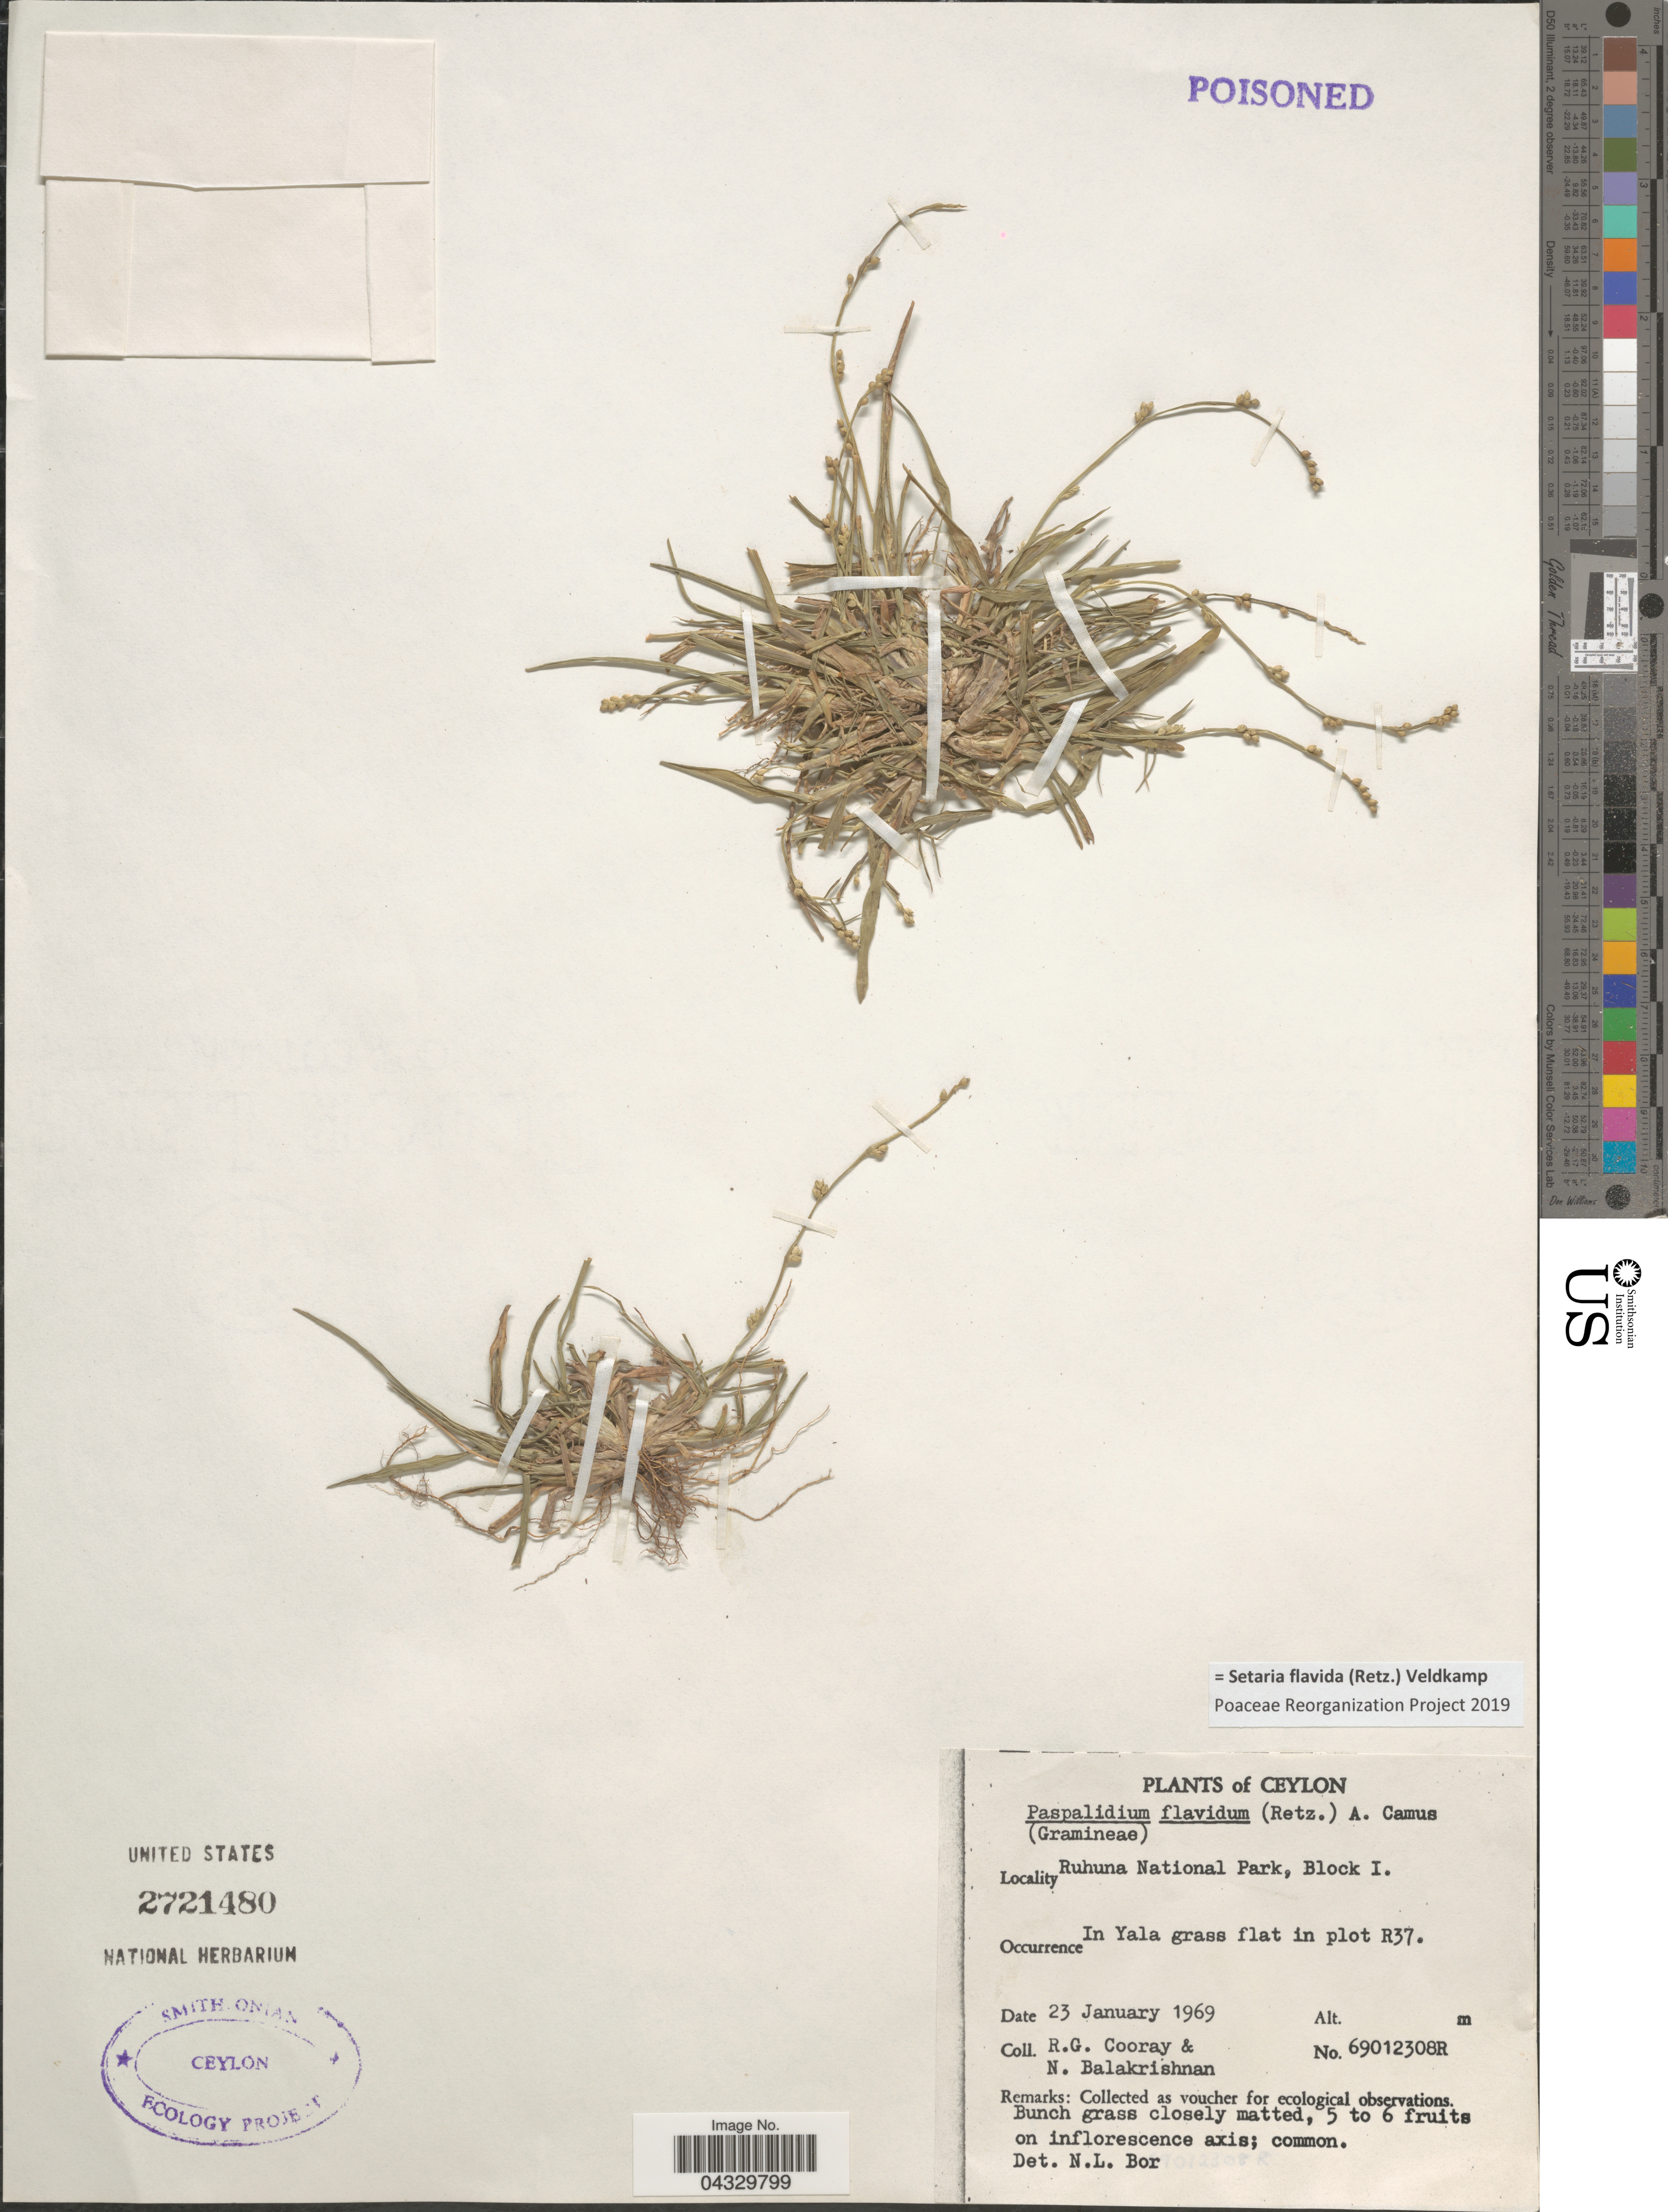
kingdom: Plantae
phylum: Tracheophyta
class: Liliopsida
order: Poales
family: Poaceae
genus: Setaria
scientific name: Setaria flavida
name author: (Retz.) Veldkamp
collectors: R. Cooray & N. Balakrishnan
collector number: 69012308R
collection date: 1969-01-23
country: Sri Lanka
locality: Ceylon. Ruhuna National Park, Block I. In Yala grass flat in plot R37.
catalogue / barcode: US 2721480